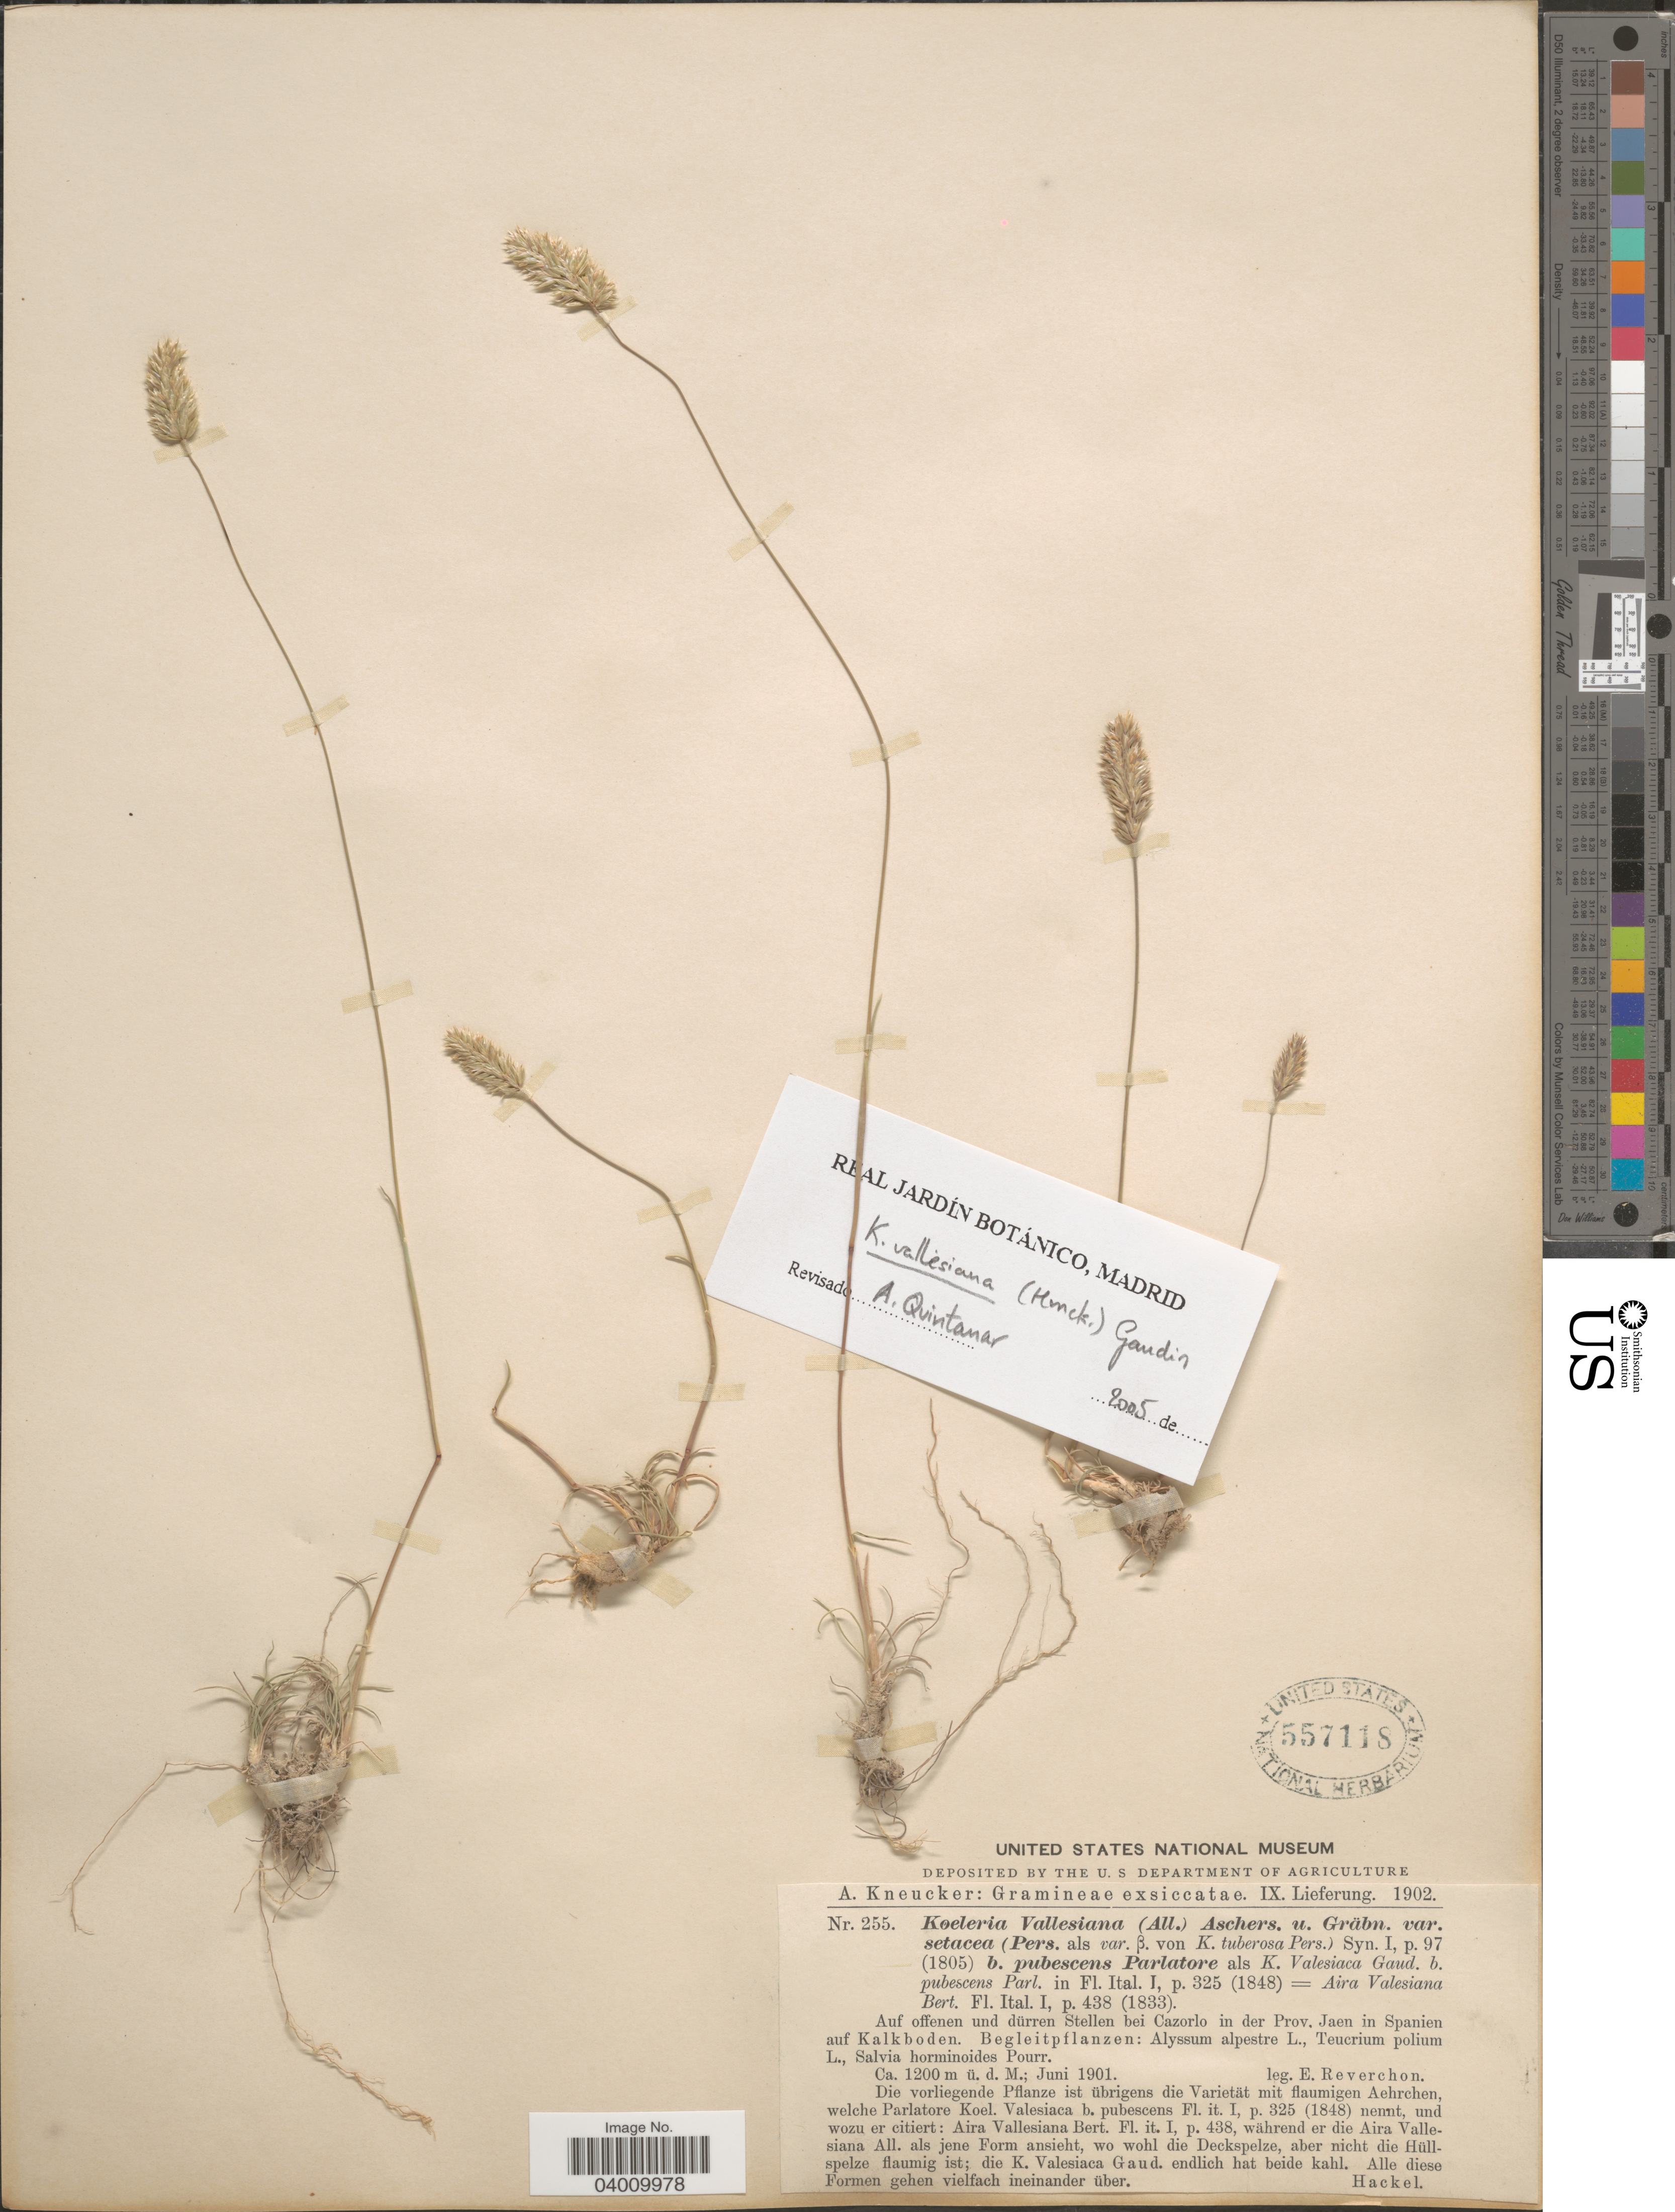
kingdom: Plantae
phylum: Tracheophyta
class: Liliopsida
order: Poales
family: Poaceae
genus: Koeleria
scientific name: Koeleria vallesiana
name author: (Honck.) Gaudin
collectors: E. Reverchon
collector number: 255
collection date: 1901-06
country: Spain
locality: Auf offenen und dürren Stellen bei Cazorlo in der Prov. Jaen in Spanien auf Kalkboden.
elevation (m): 1200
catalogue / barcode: US 557118